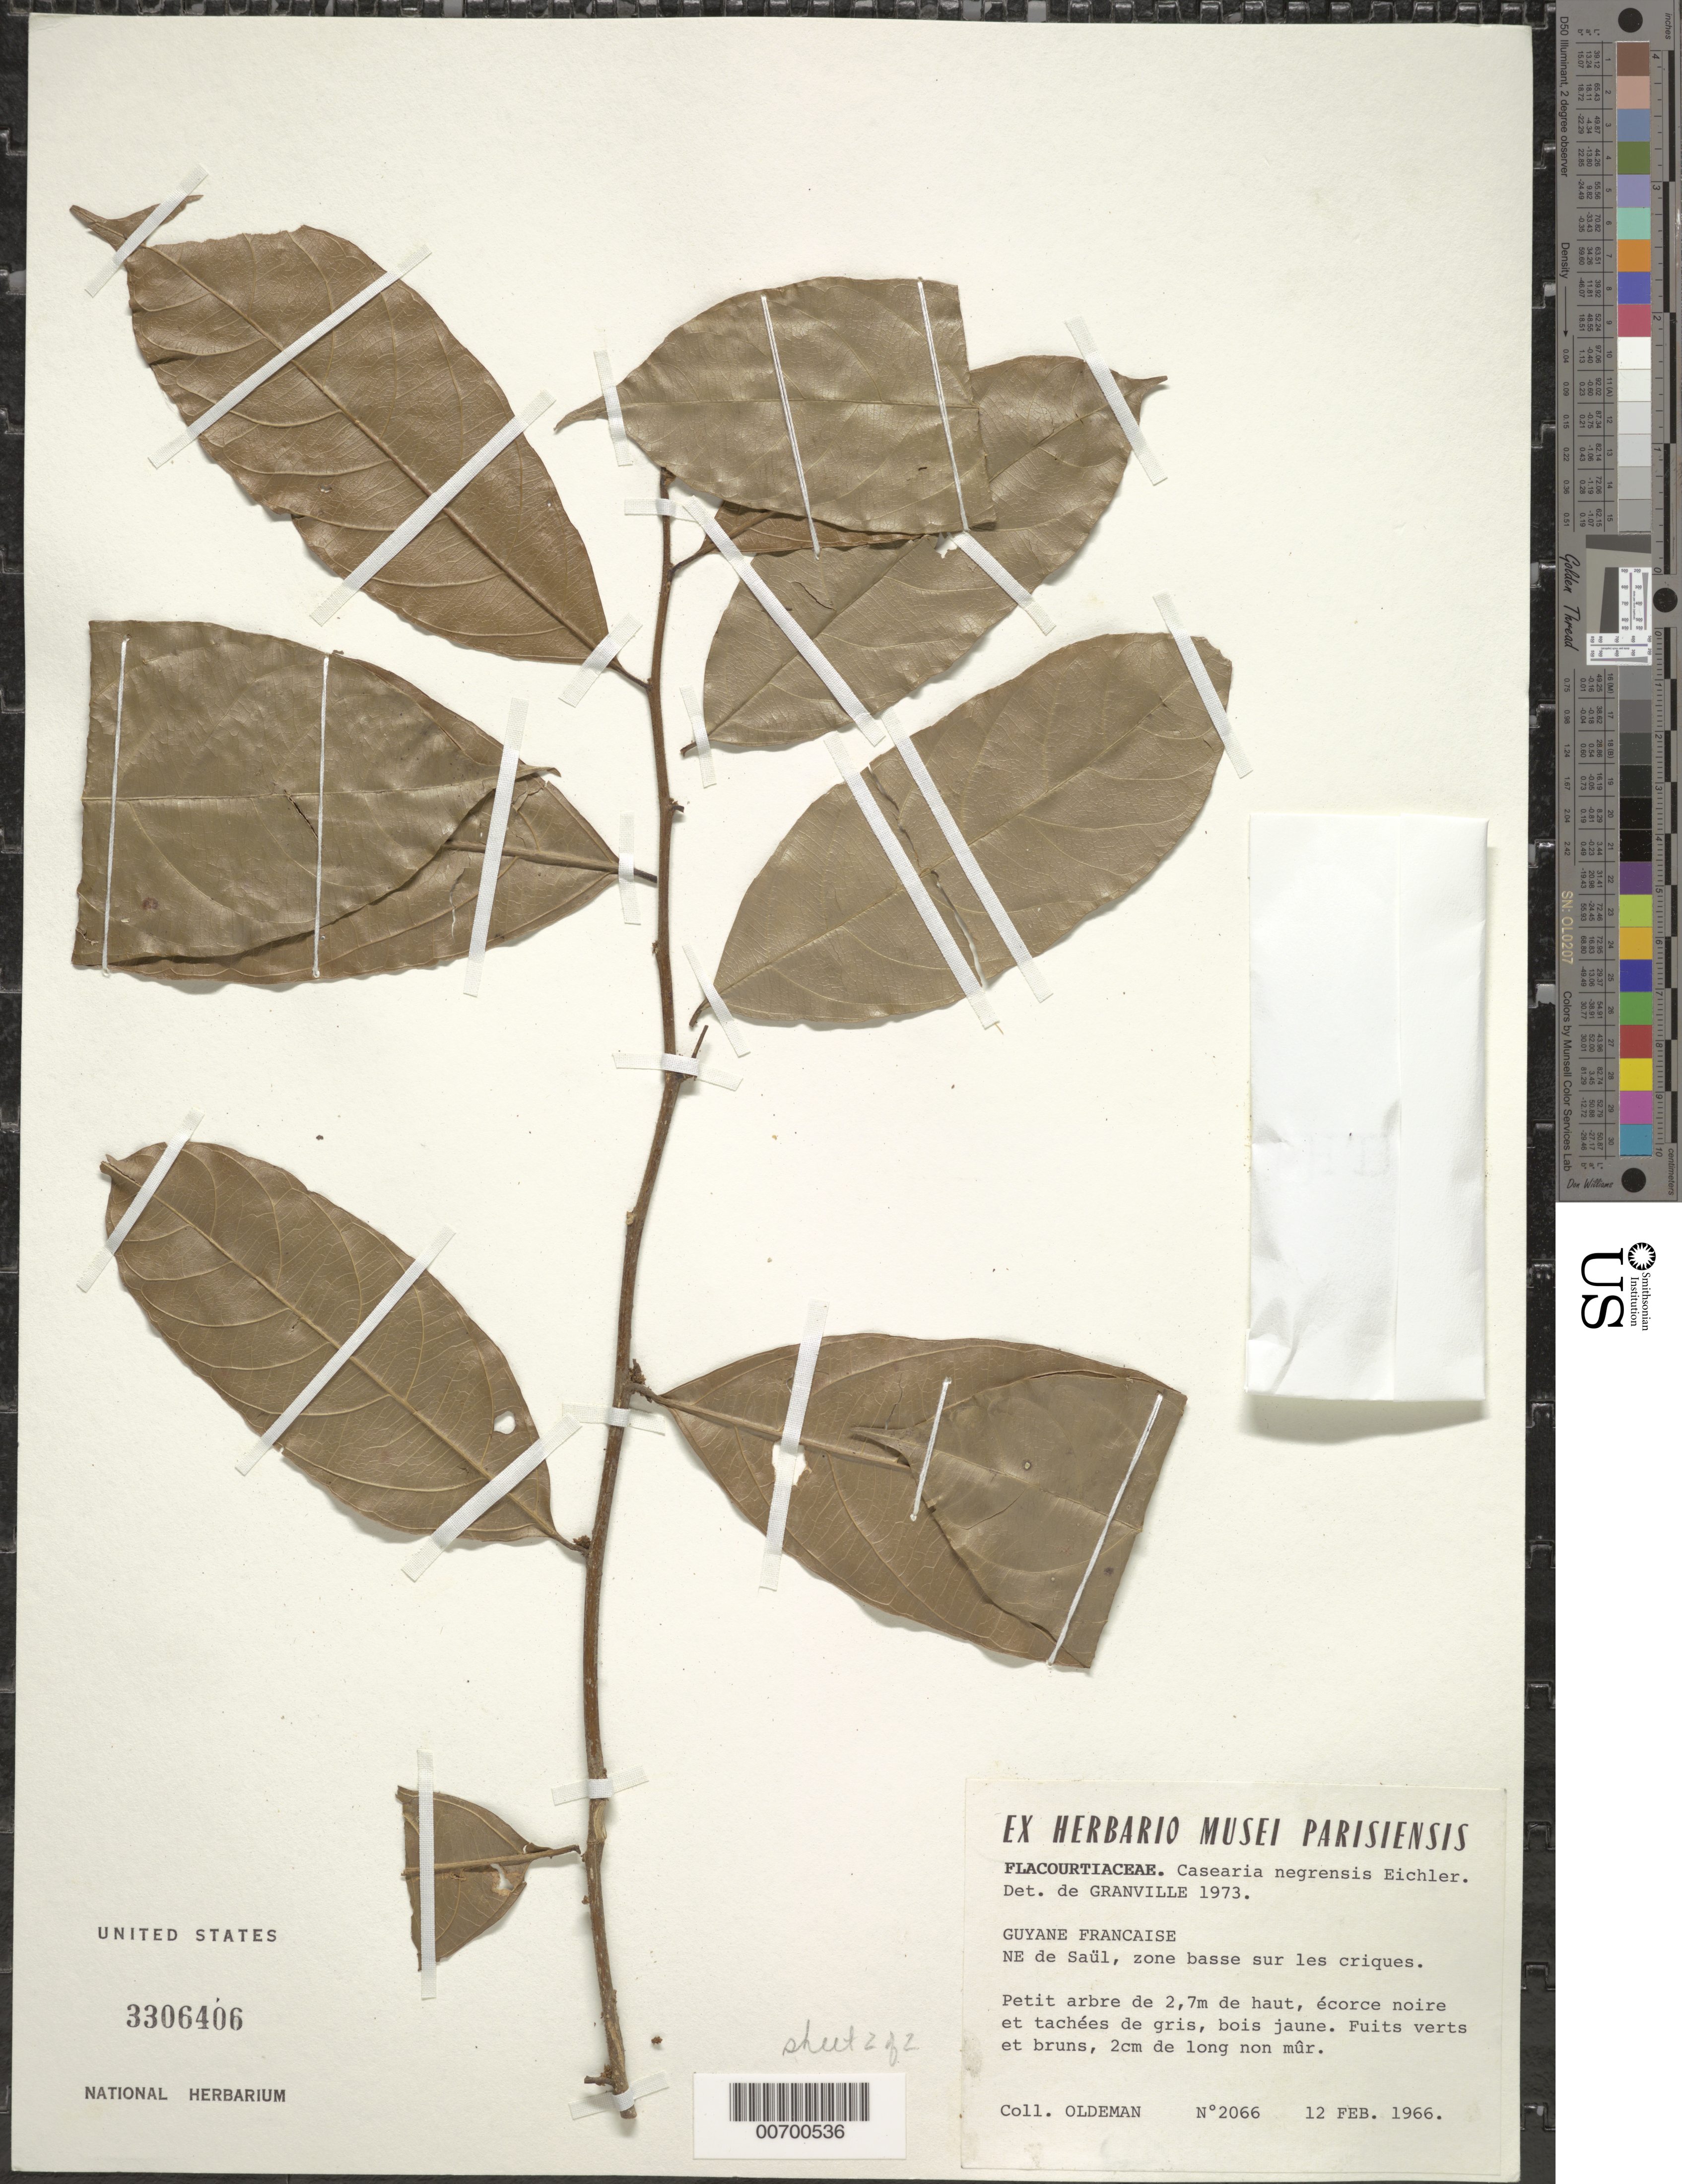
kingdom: Plantae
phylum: Tracheophyta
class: Magnoliopsida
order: Malpighiales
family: Salicaceae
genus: Casearia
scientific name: Casearia negrensis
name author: Eichler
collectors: -- Oldeman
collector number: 2066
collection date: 1966-02-12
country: French Guiana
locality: NE de Saül, zone basse sur les criques.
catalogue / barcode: US 3306406